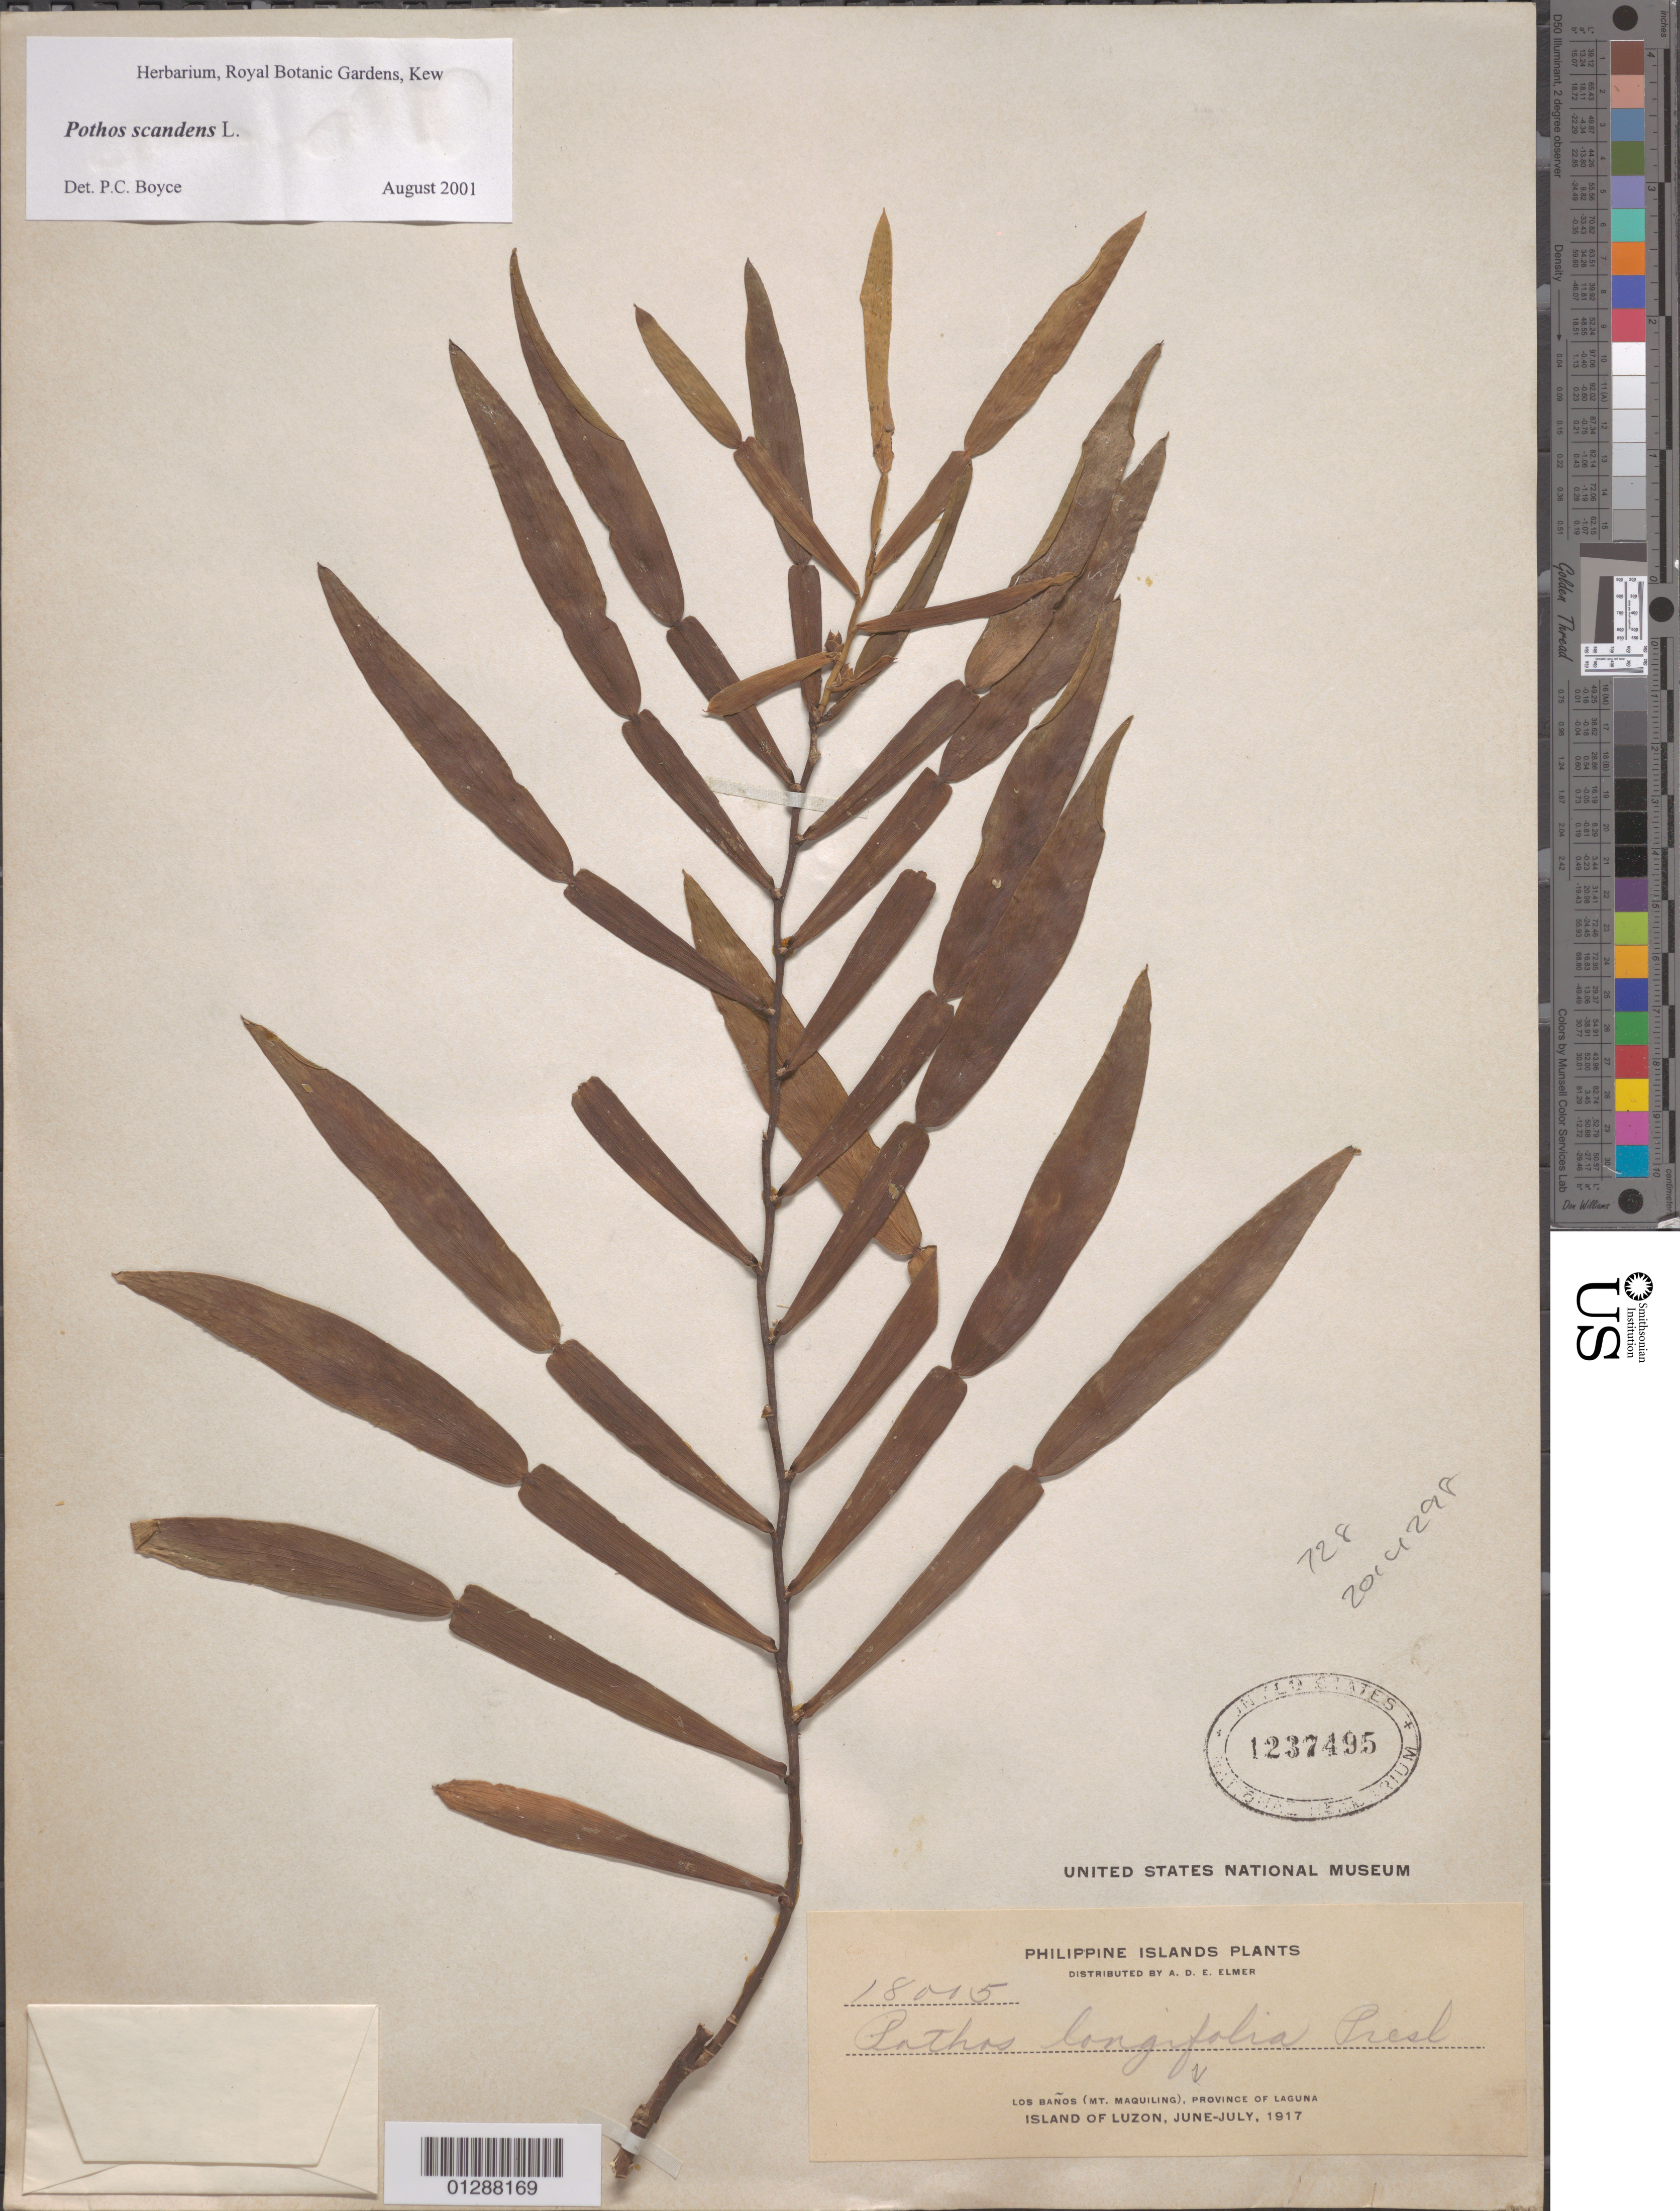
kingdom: Plantae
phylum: Tracheophyta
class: Liliopsida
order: Alismatales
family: Araceae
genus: Pothos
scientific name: Pothos scandens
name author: L.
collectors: A. D. E. Elmer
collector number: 18015*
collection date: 1917-06/1917-07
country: Philippines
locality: Los Baños (Mt. Maquiling), Province of Laguna. Island of Luzon.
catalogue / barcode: US 1237495